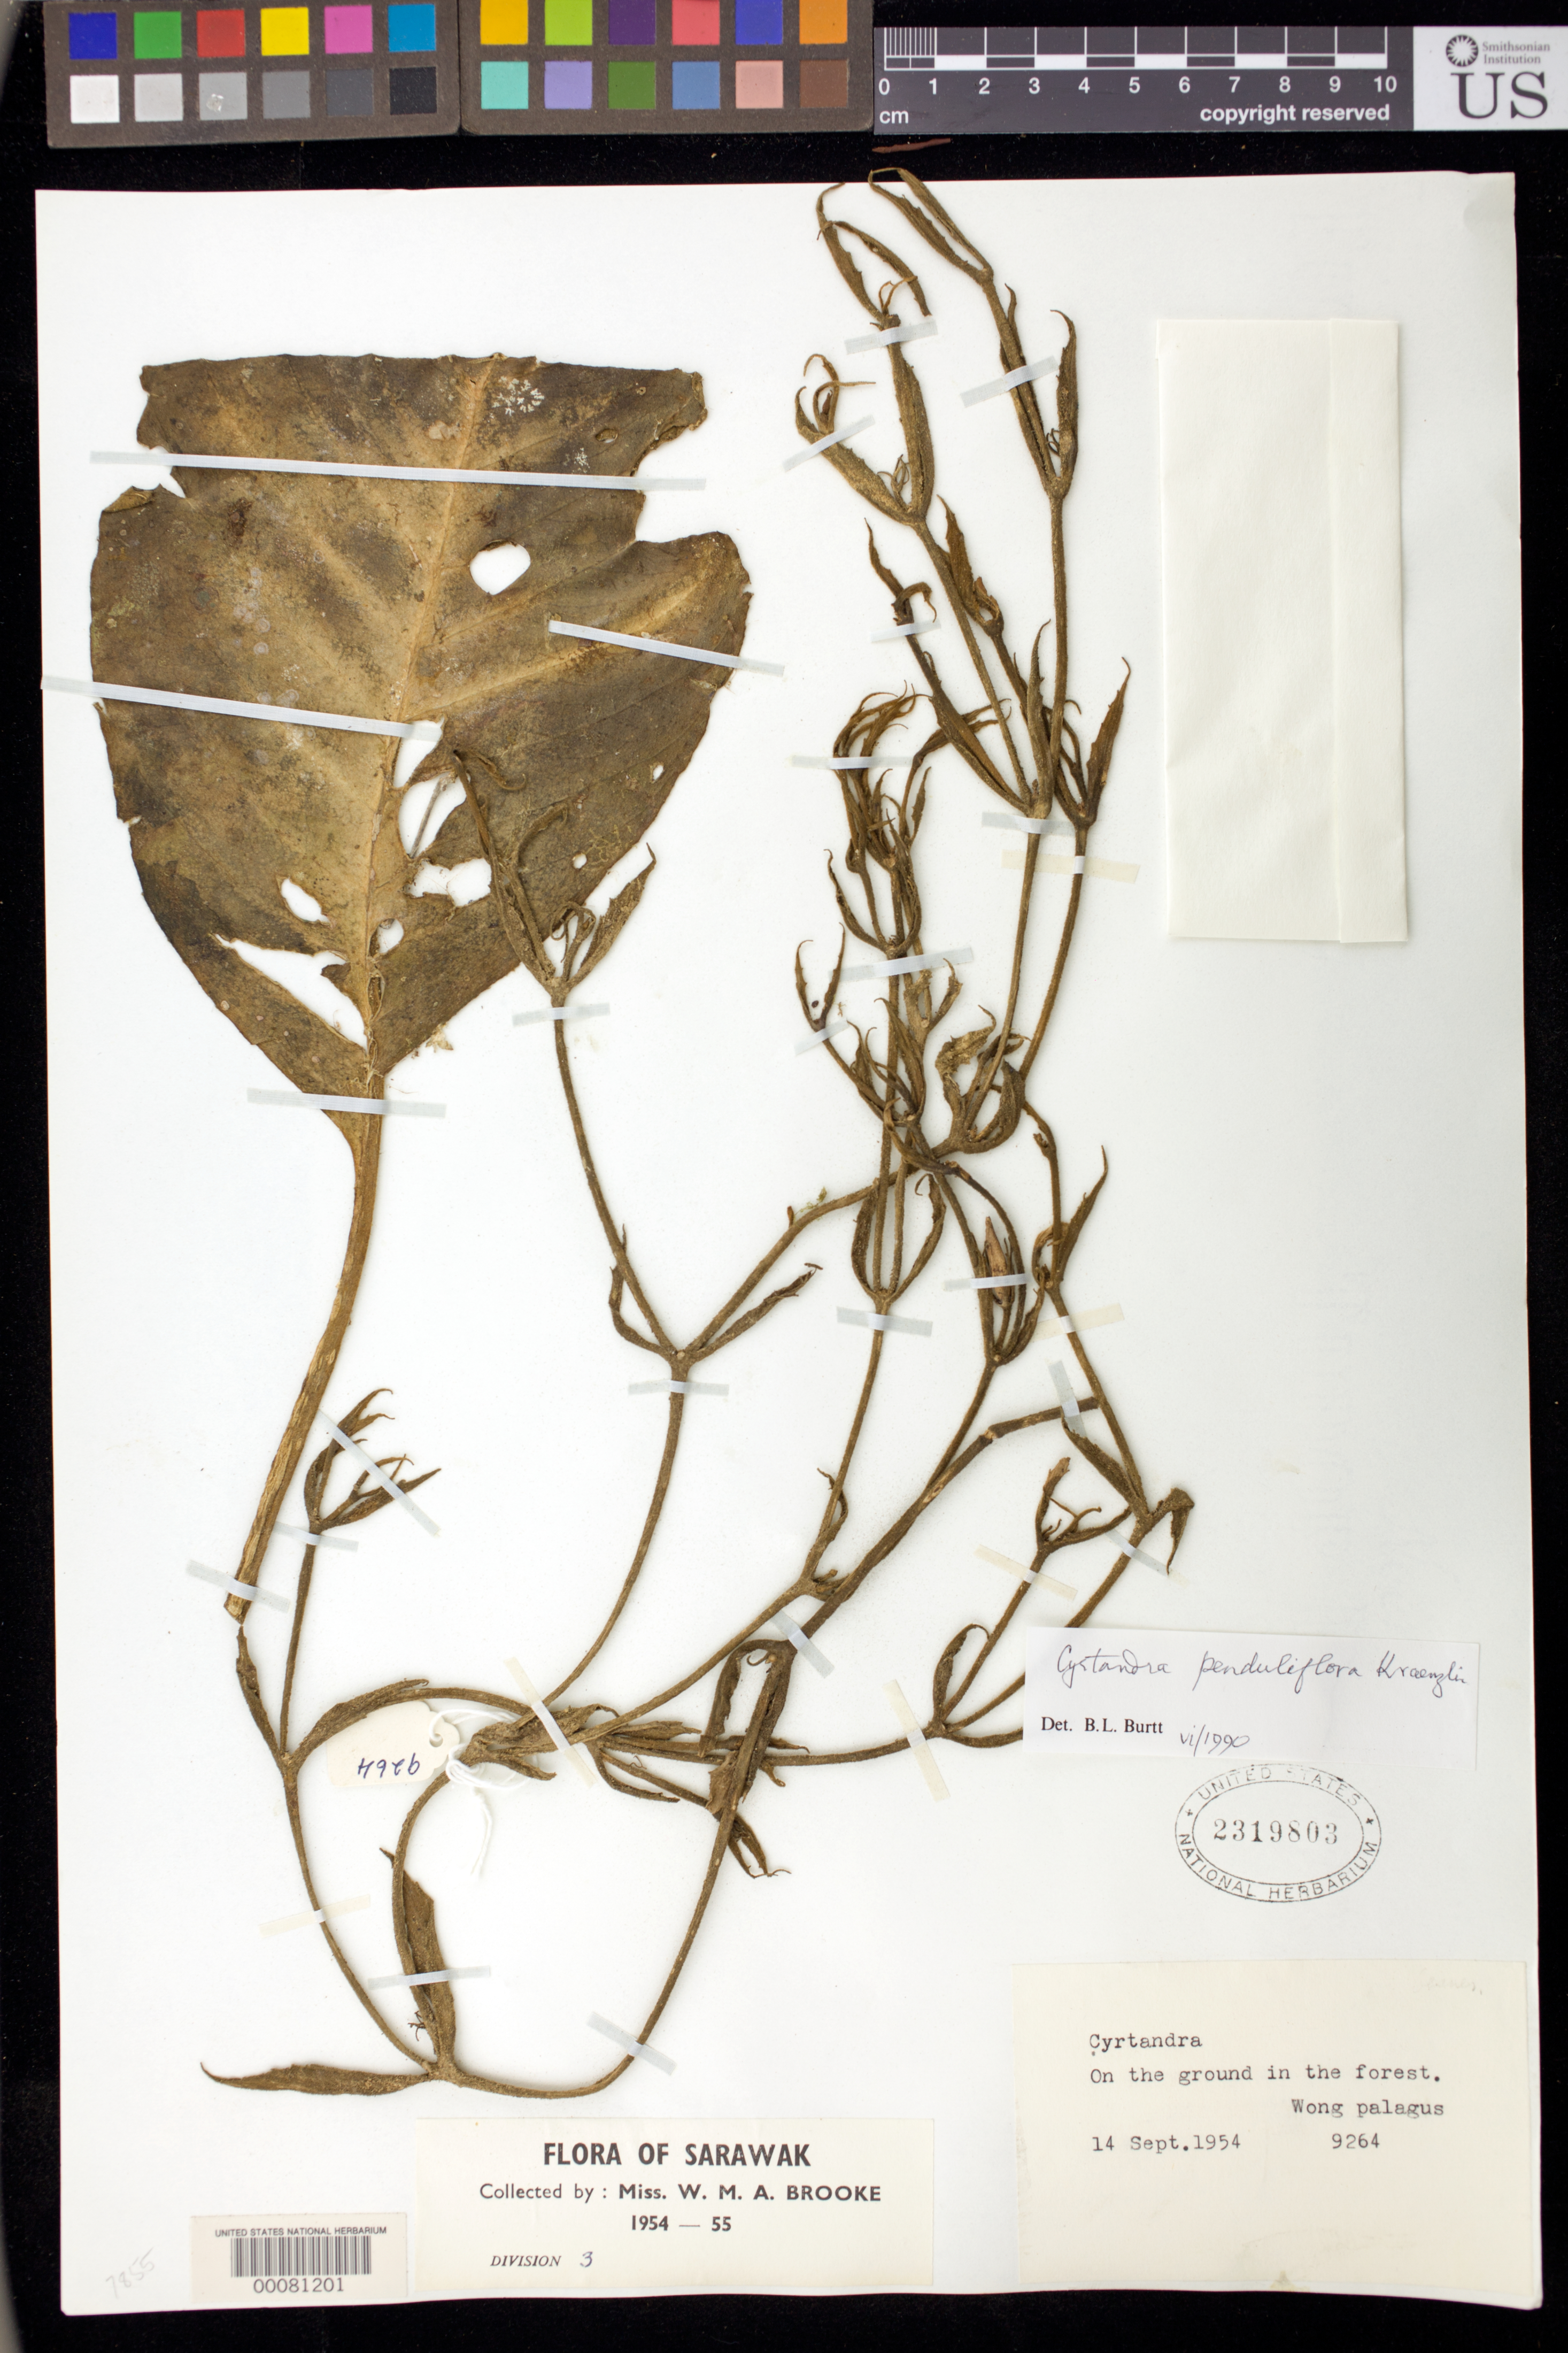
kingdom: Plantae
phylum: Tracheophyta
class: Magnoliopsida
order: Lamiales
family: Gesneriaceae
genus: Cyrtandra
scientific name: Cyrtandra penduliflora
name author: Kraenzl.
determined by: Burtt, B. L.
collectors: W. Brooke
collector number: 9264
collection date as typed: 14 Sep 1954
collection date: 1954-09-14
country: Malaysia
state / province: Sarawak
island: Borneo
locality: Wong palagus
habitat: On the ground in the forest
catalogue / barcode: US 2319803